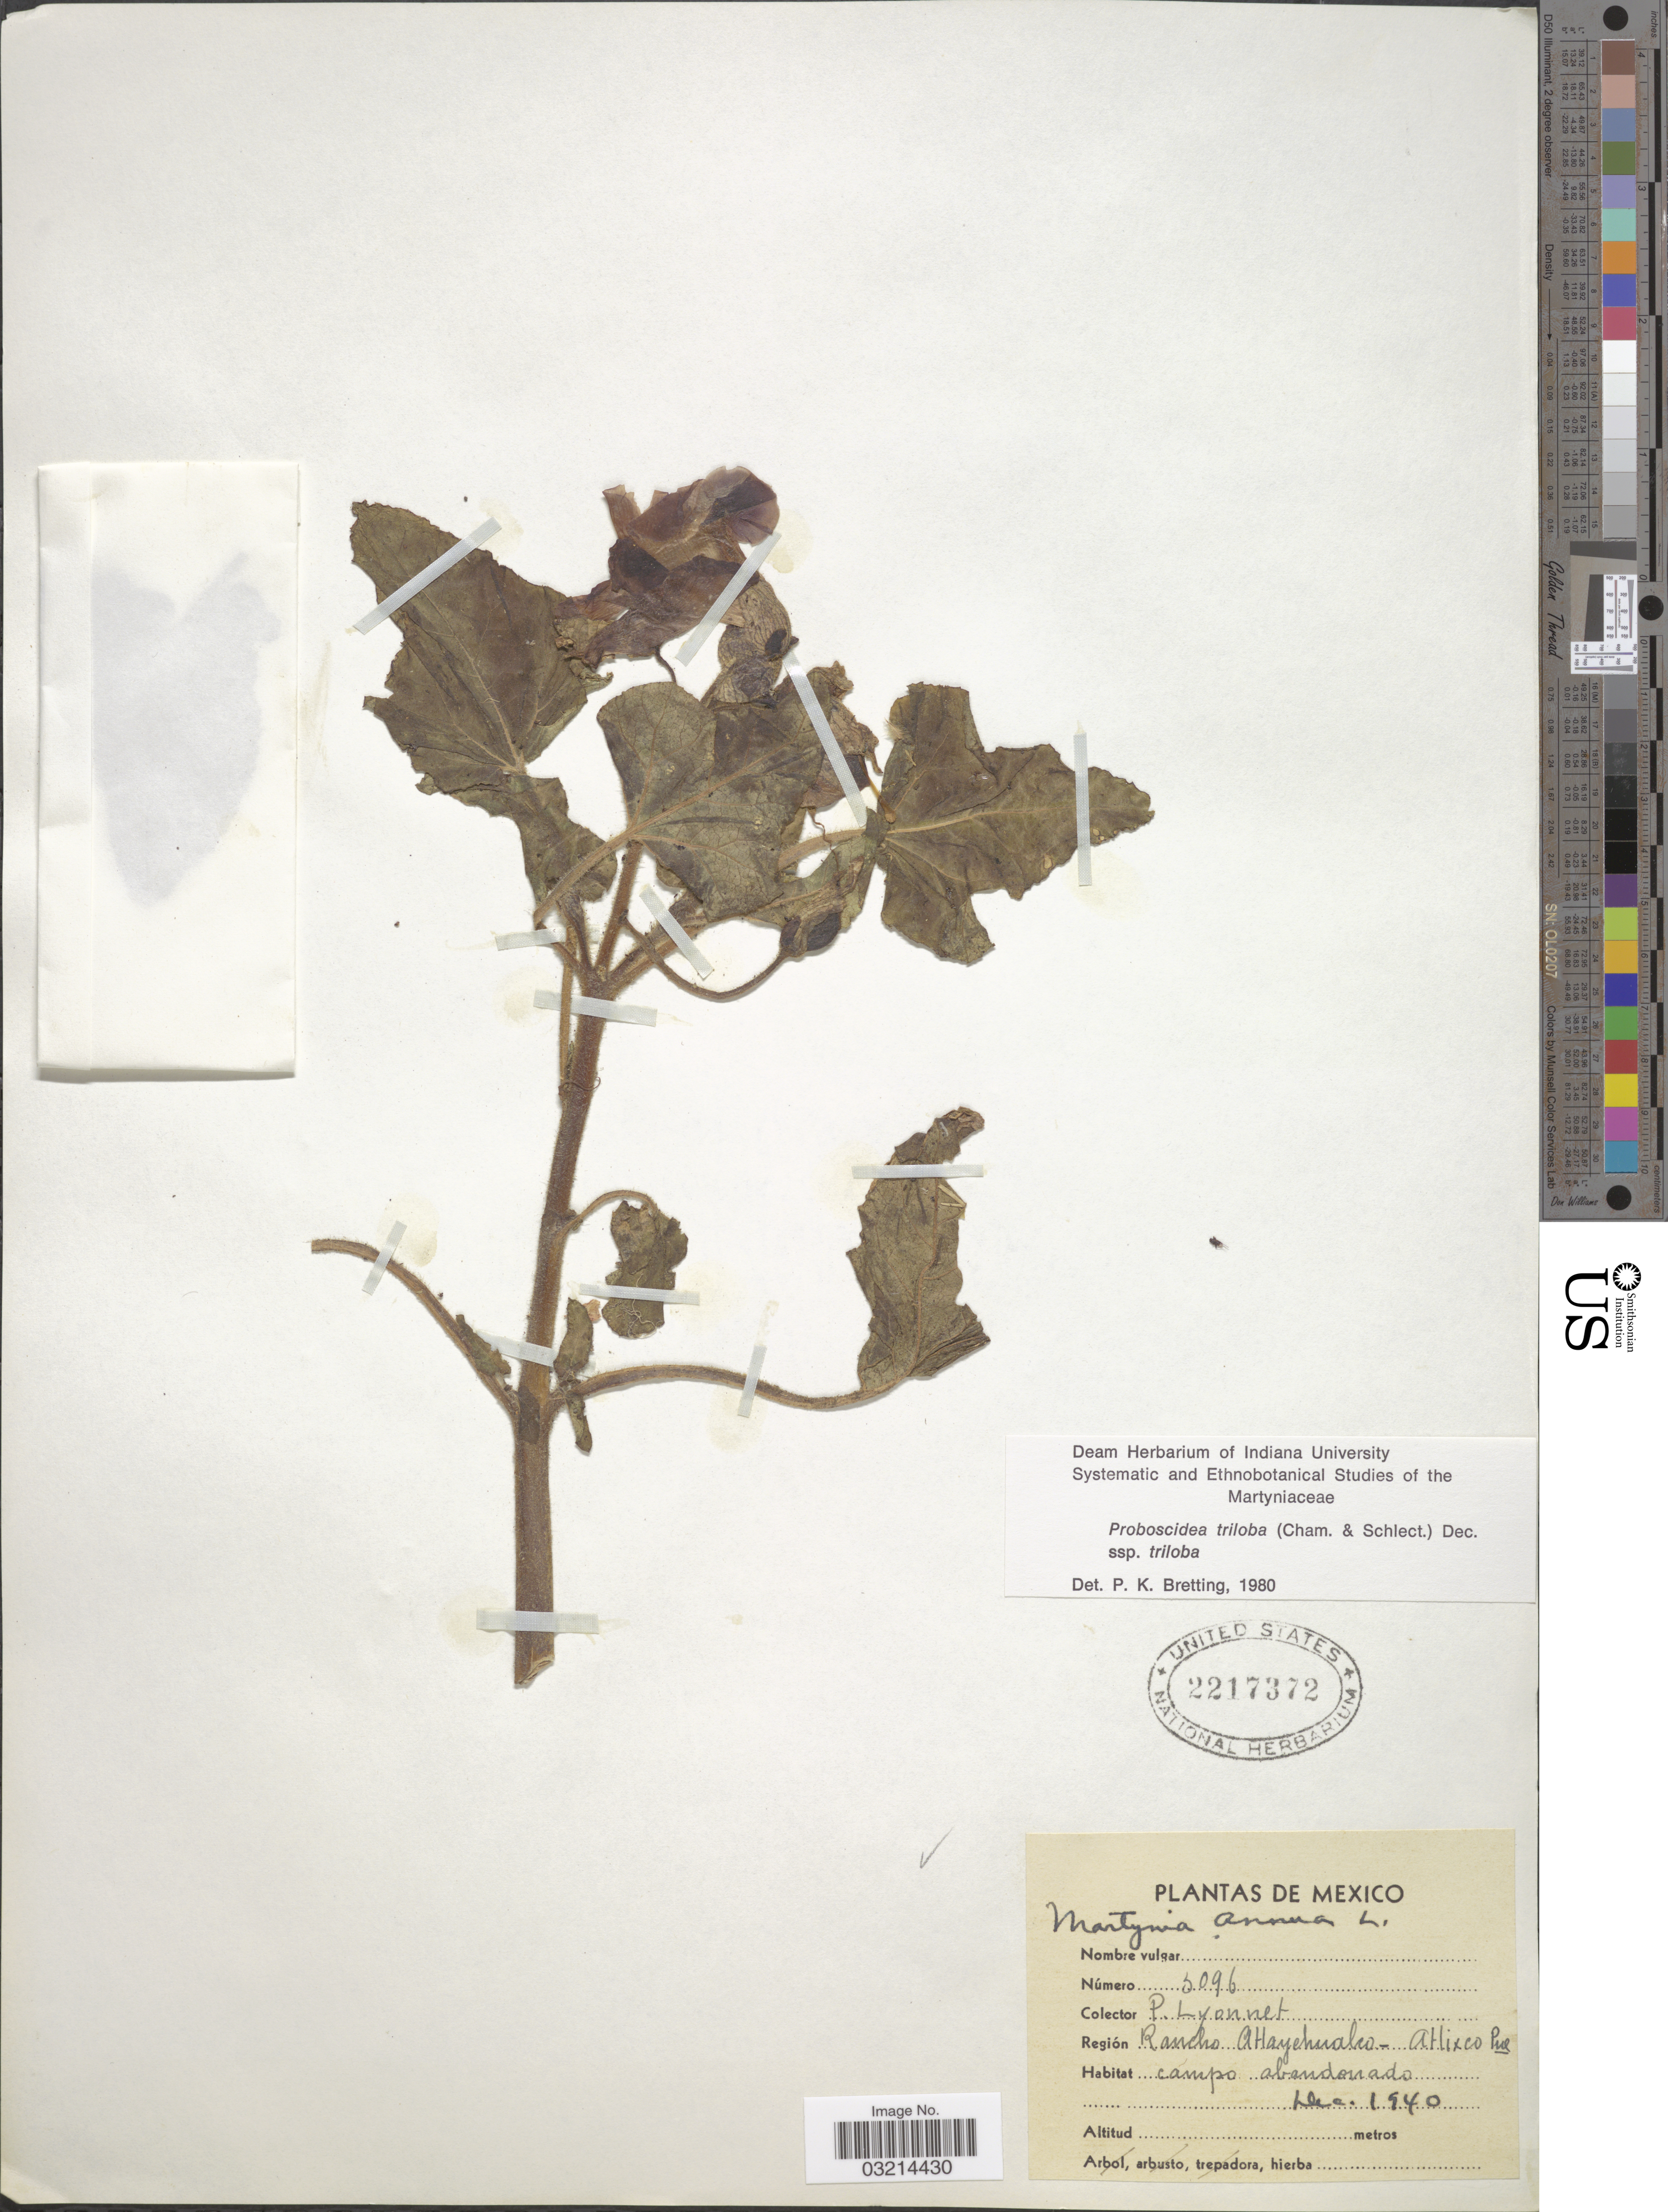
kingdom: Plantae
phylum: Tracheophyta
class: Magnoliopsida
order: Lamiales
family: Martyniaceae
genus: Proboscidea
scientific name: Proboscidea triloba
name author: (Schltdl. & Cham.) Decne.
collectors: P. Lyonnet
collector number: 3096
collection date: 1940-12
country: Mexico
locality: Región Rancho A Hayehualco - Atlixco Pue.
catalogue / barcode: US 2217372